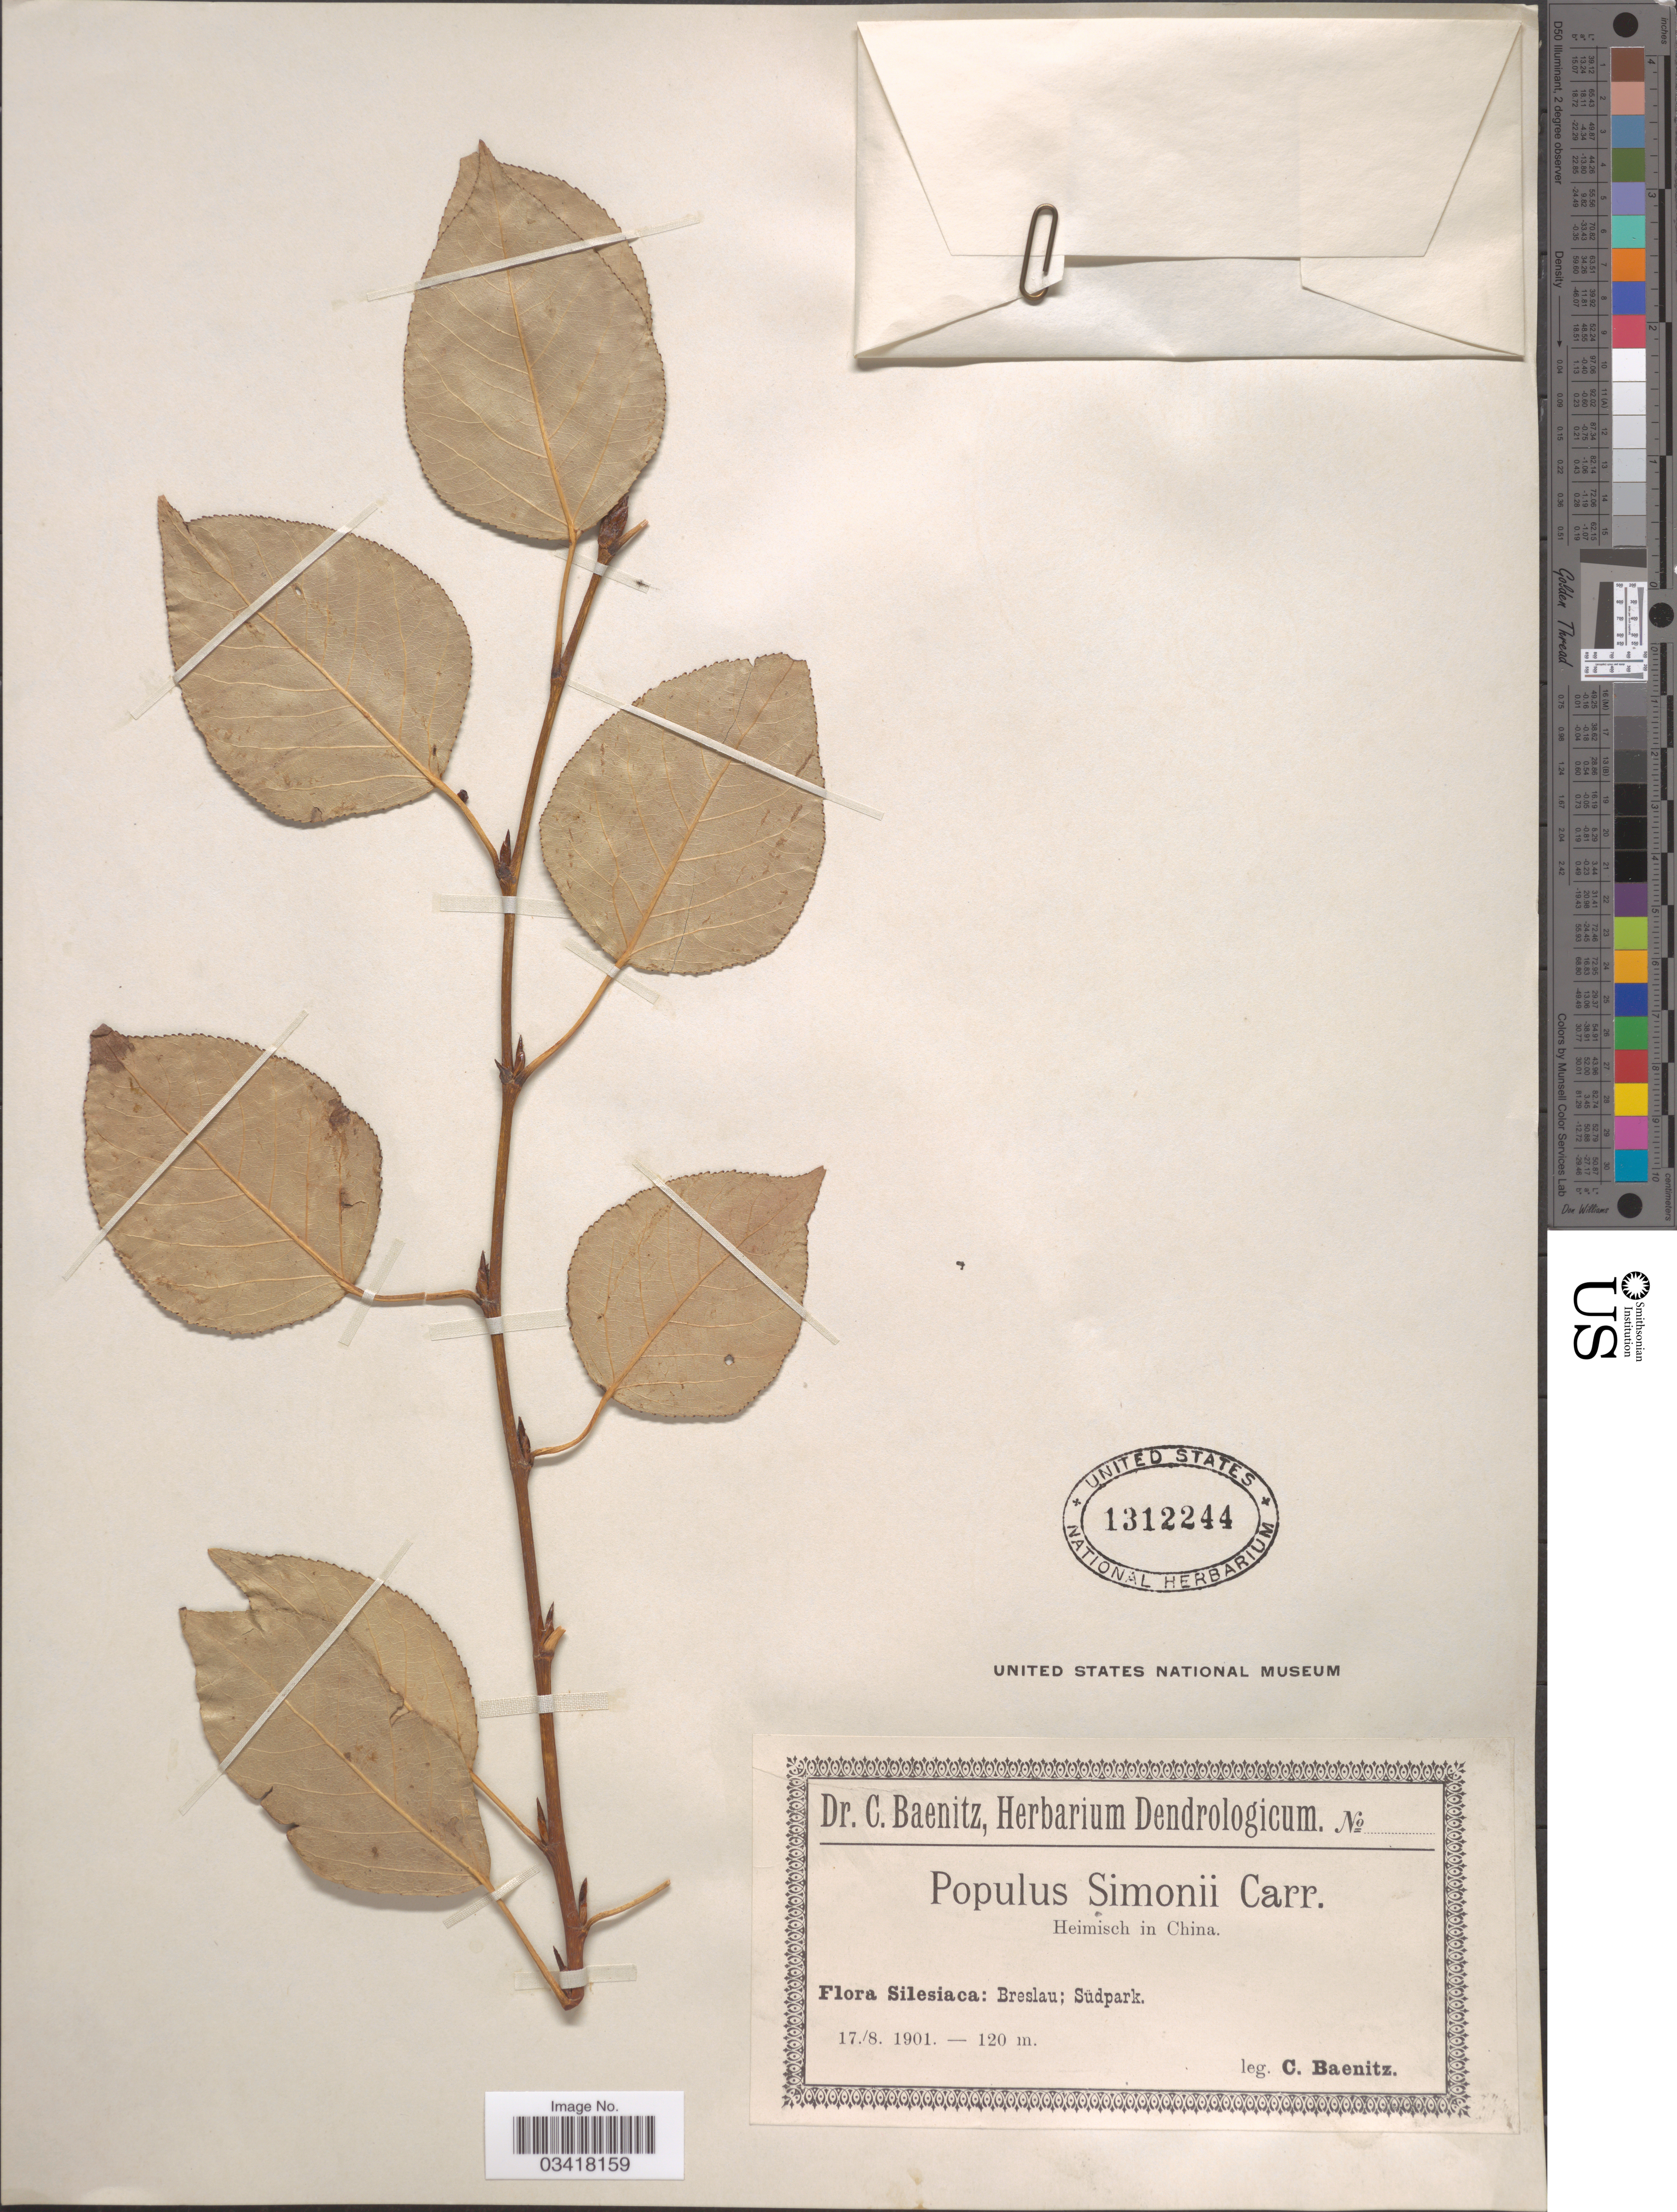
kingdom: Plantae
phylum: Tracheophyta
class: Magnoliopsida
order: Malpighiales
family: Salicaceae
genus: Populus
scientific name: Populus simonii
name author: Carrière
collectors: C. G. Baenitz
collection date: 1901-08-17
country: Poland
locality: Silesiaca: Breslau: Südpark.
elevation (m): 120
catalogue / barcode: US 1312244